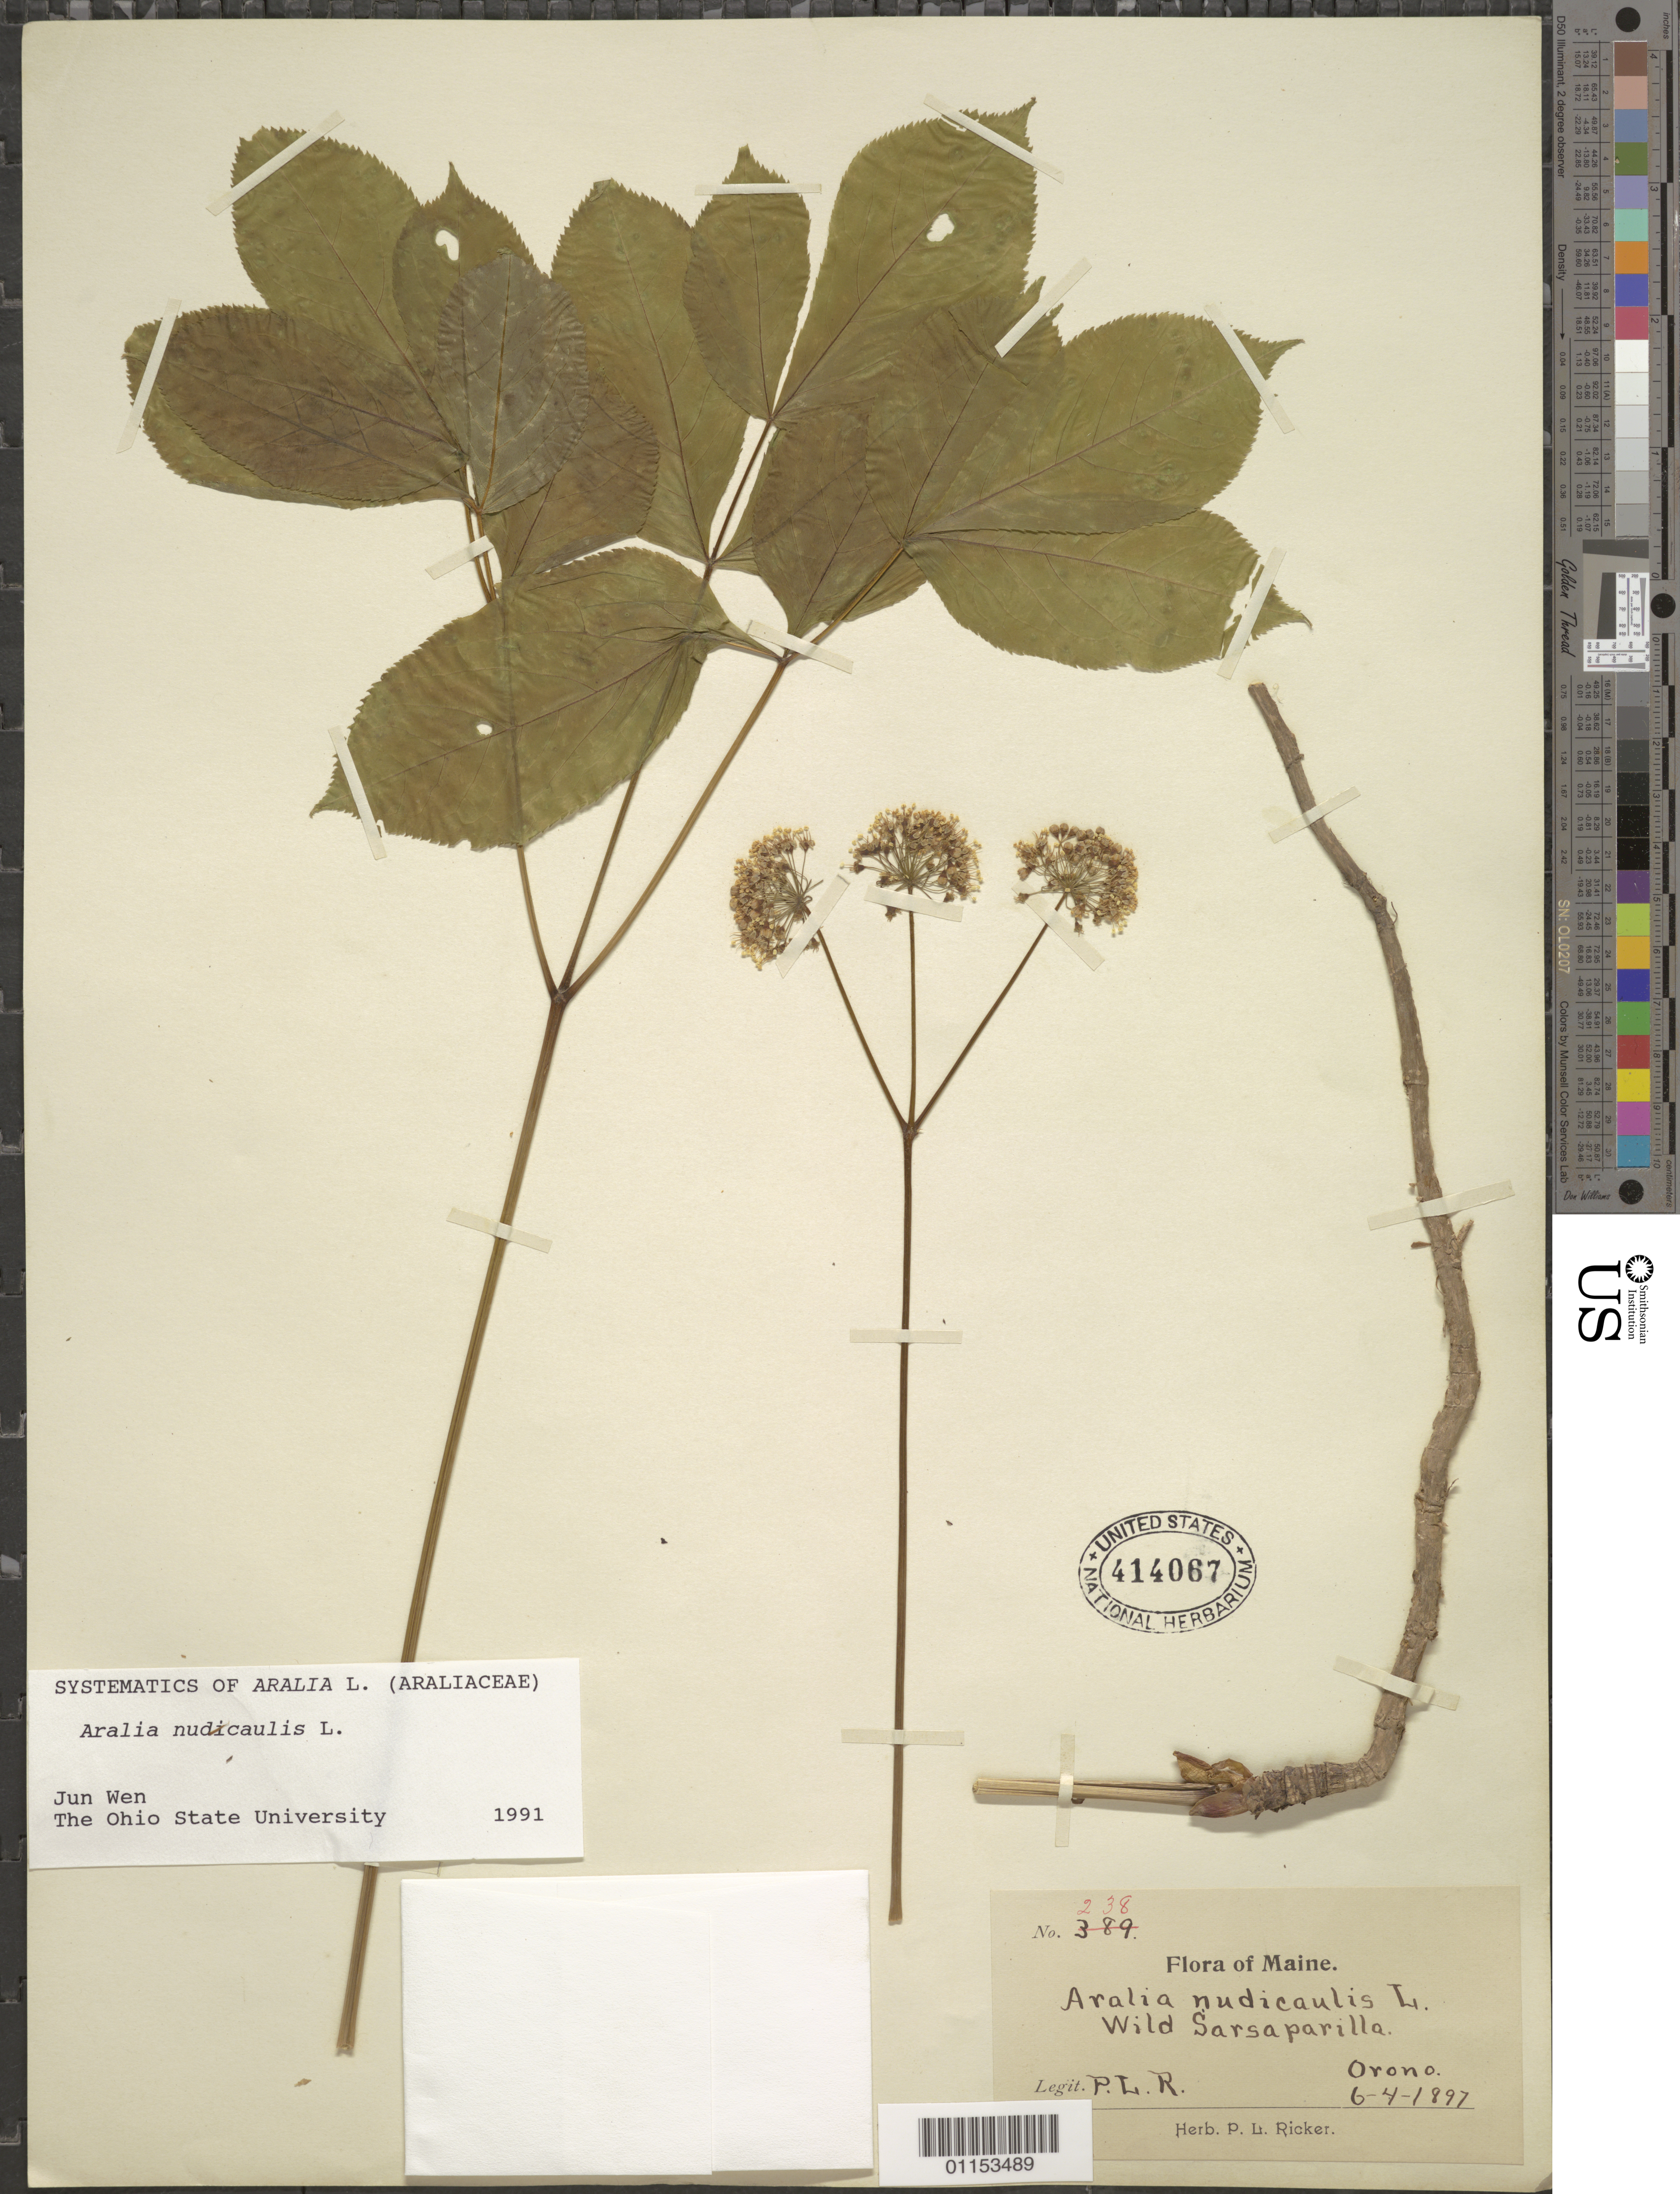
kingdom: Plantae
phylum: Tracheophyta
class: Magnoliopsida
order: Apiales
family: Araliaceae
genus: Aralia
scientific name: Aralia nudicaulis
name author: L.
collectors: ex herb. P. L. Ricker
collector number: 238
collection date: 1897-04-06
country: United States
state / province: Maine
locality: Orono.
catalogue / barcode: US 414067